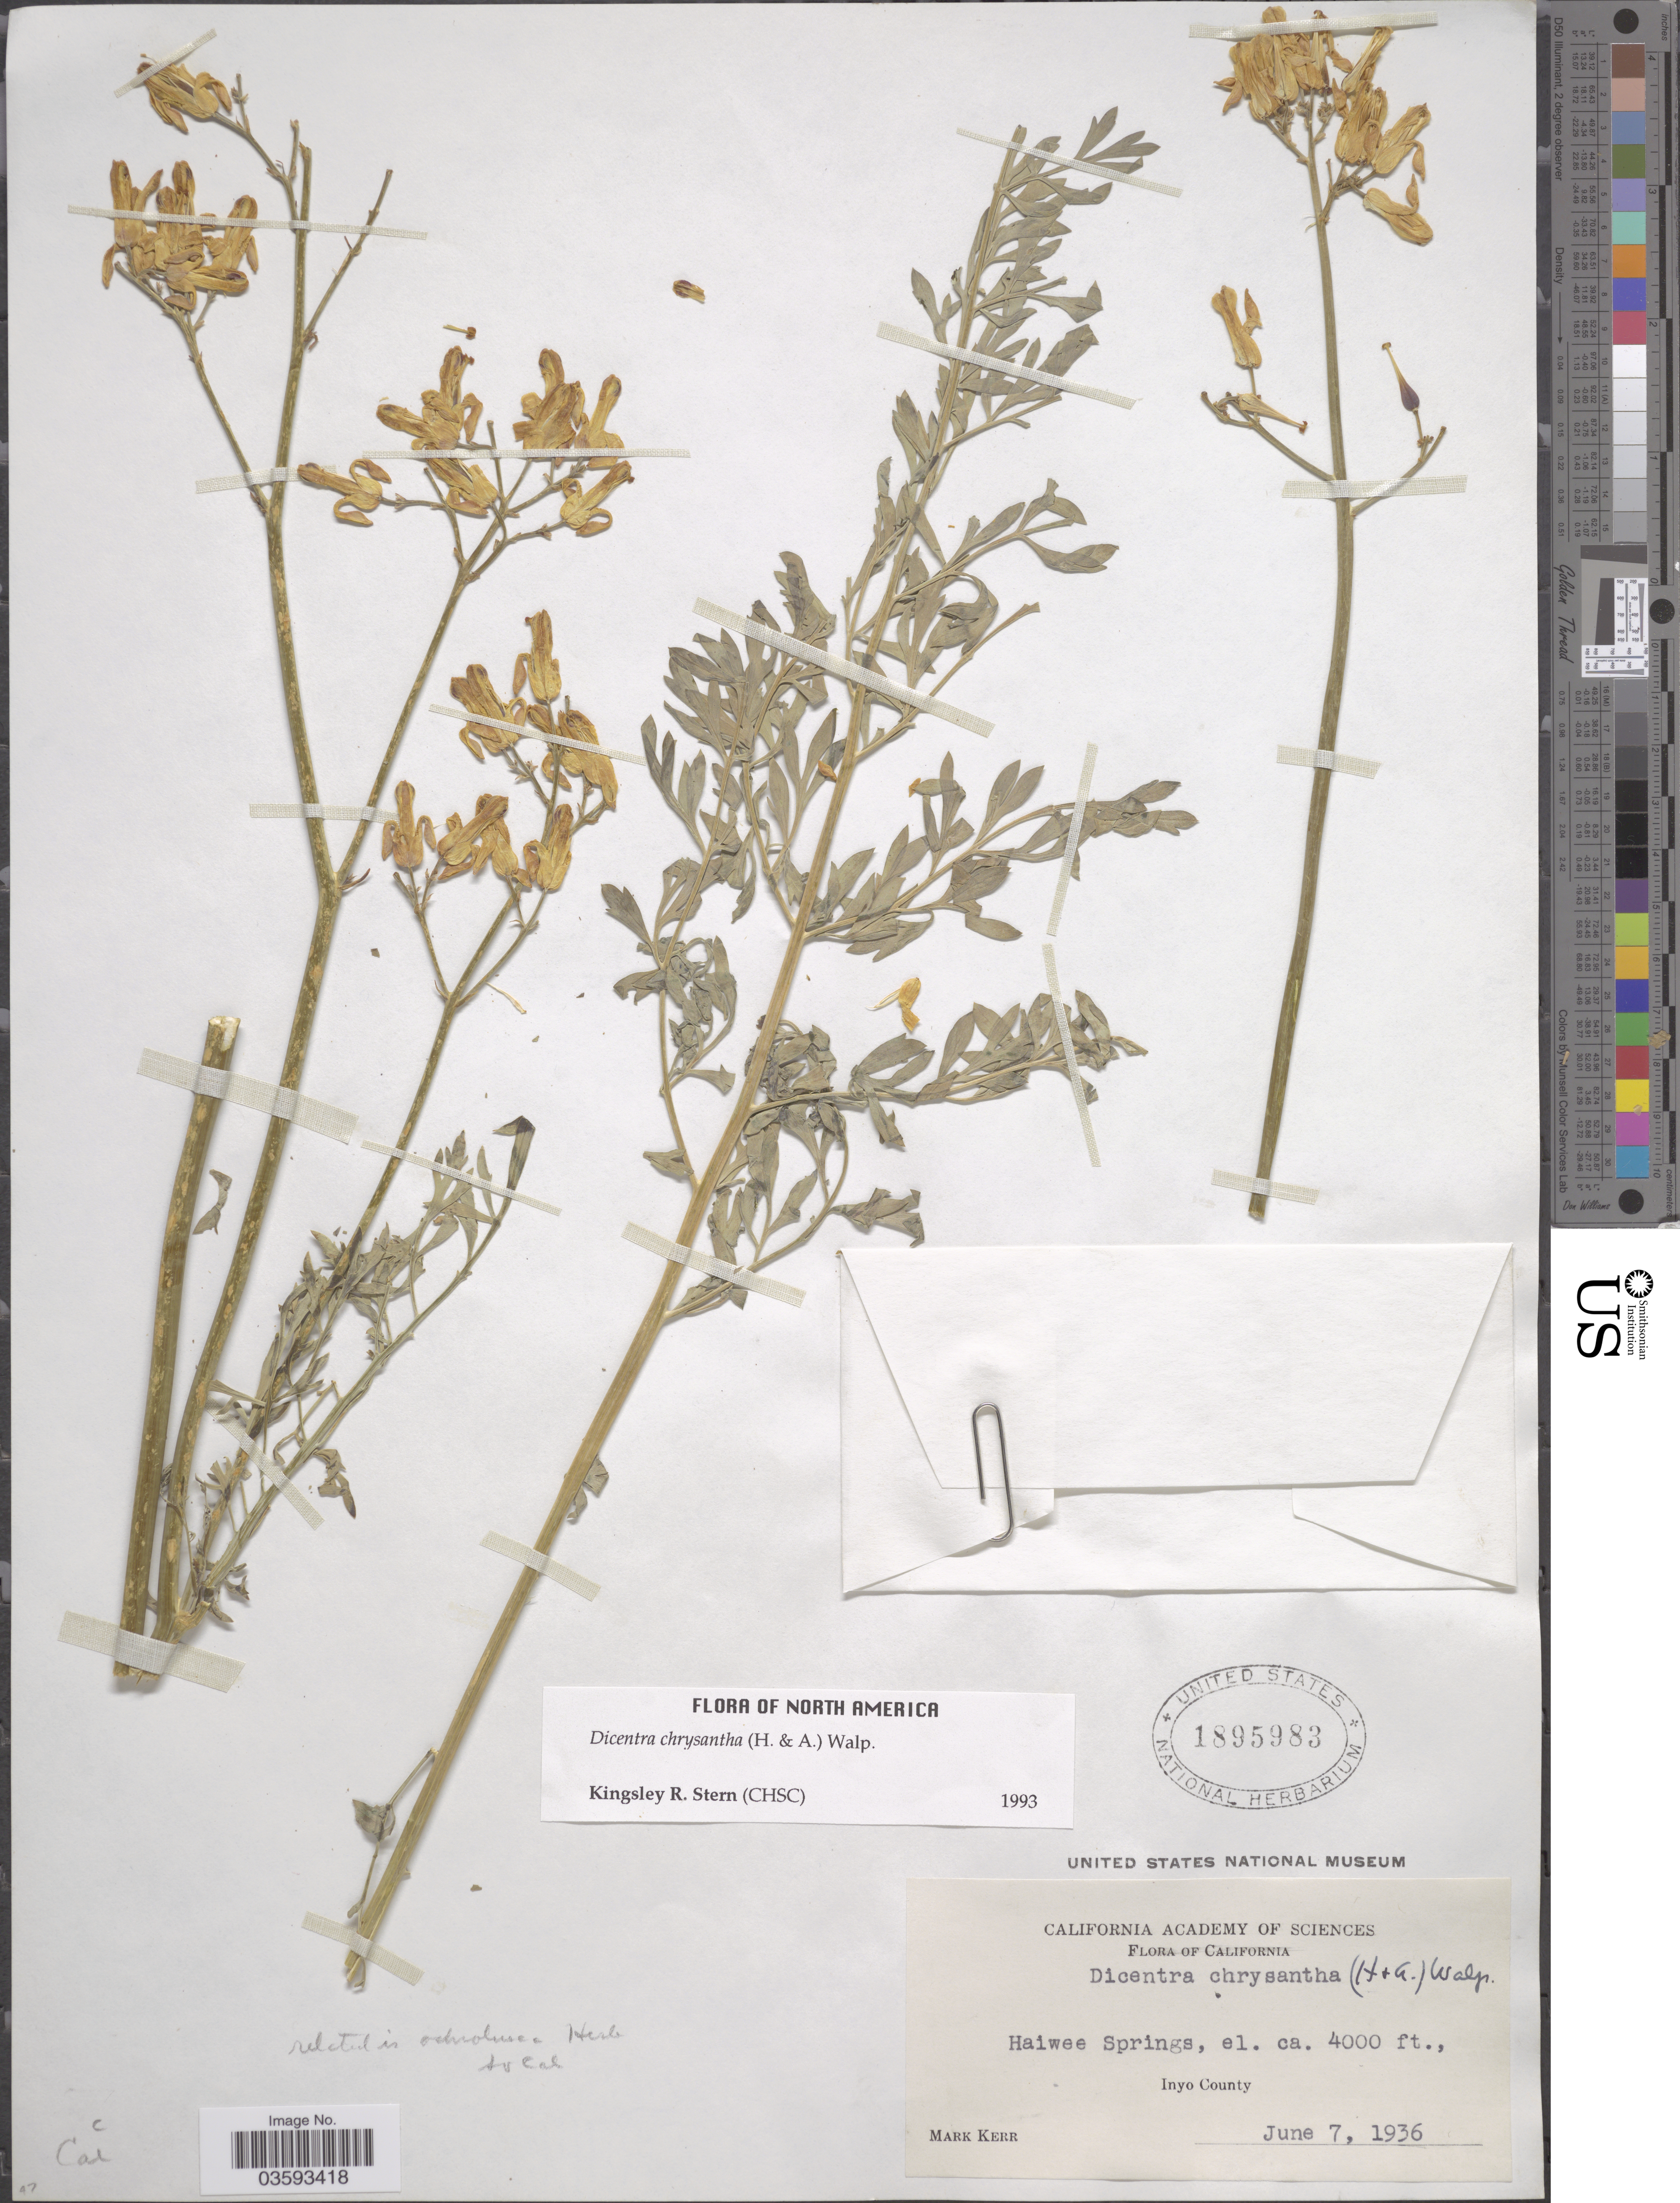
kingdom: Plantae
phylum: Tracheophyta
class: Magnoliopsida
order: Ranunculales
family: Papaveraceae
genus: Ehrendorferia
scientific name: Ehrendorferia chrysantha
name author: (Hook. & Arn.) Rylander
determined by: Strong, M. T., (US), Smithsonian Institution - National Museum of Natural History (UNITED STATES)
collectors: M. Kerr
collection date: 1936-06-07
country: United States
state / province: California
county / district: Inyo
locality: Haiwee Springs, Inyo County.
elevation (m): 1219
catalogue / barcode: US 1895983